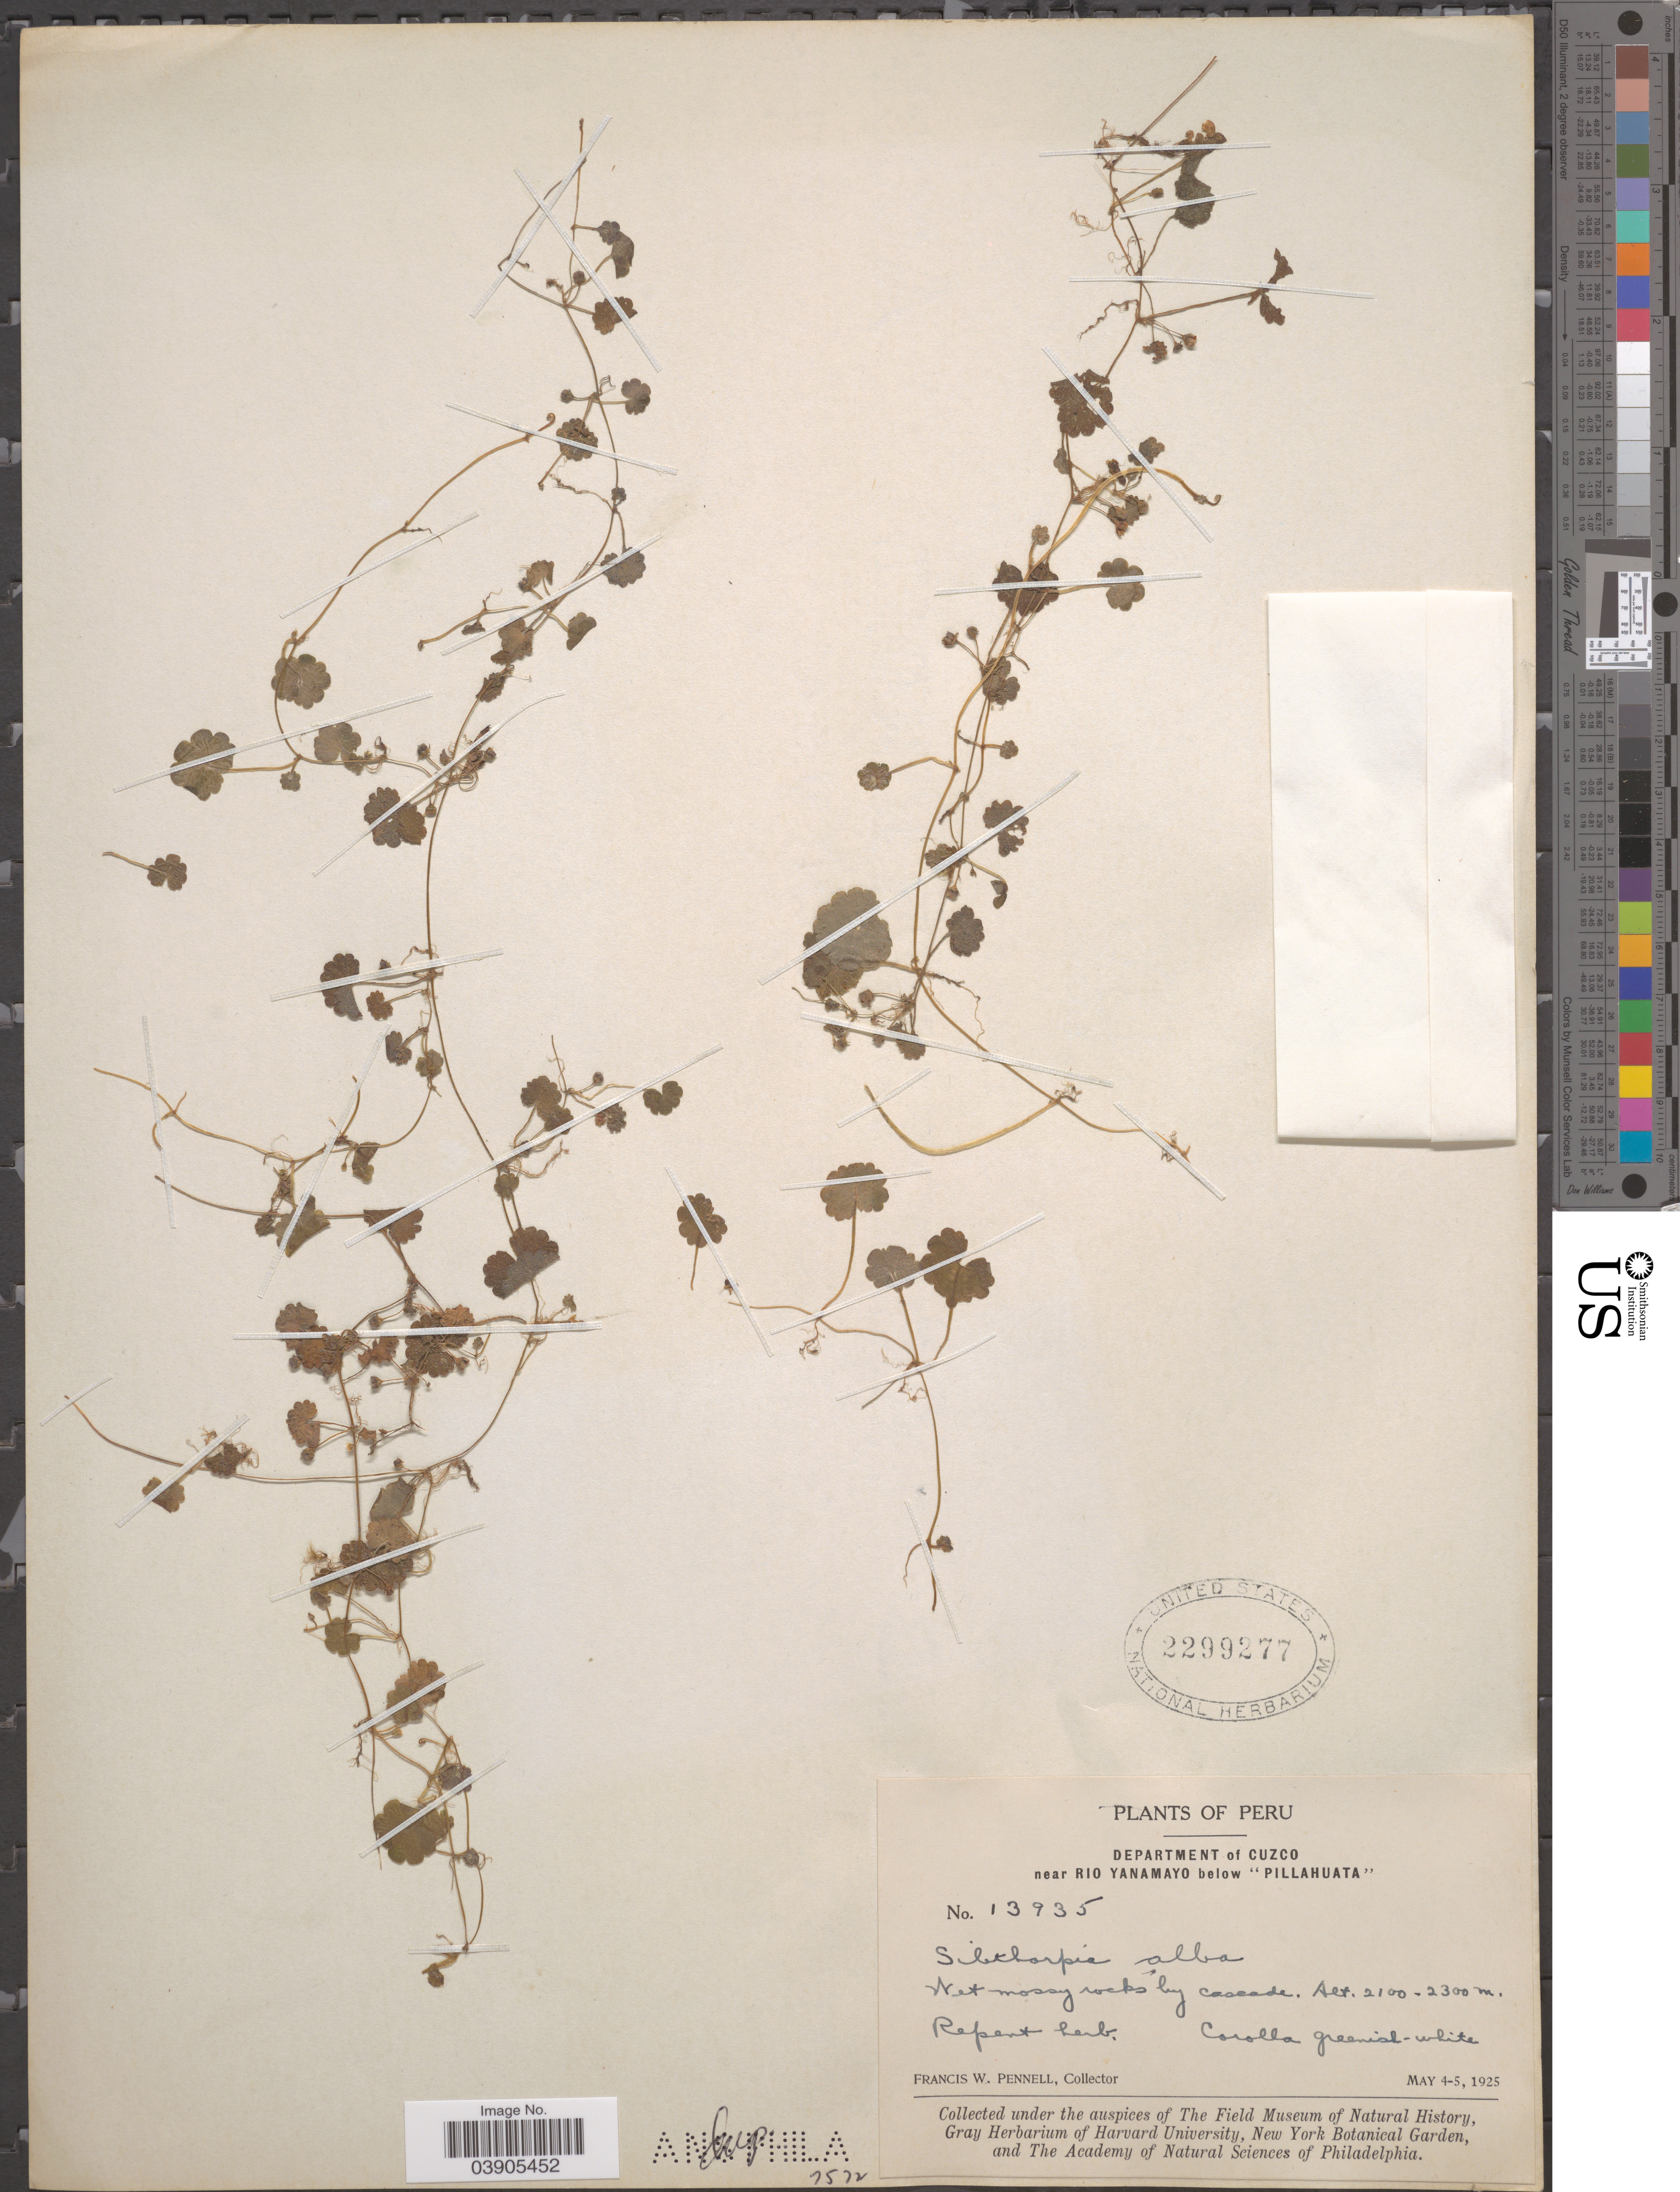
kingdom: Plantae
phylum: Tracheophyta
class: Magnoliopsida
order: Lamiales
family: Plantaginaceae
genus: Sibthorpia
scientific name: Sibthorpia alba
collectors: F. W. Pennell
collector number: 13935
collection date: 1925-05-04/1925-05-05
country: Peru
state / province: Cusco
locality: Department of Cuzco near Rio Yanamayo below "Pillahuata".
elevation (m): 2100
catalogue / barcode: US 2299277